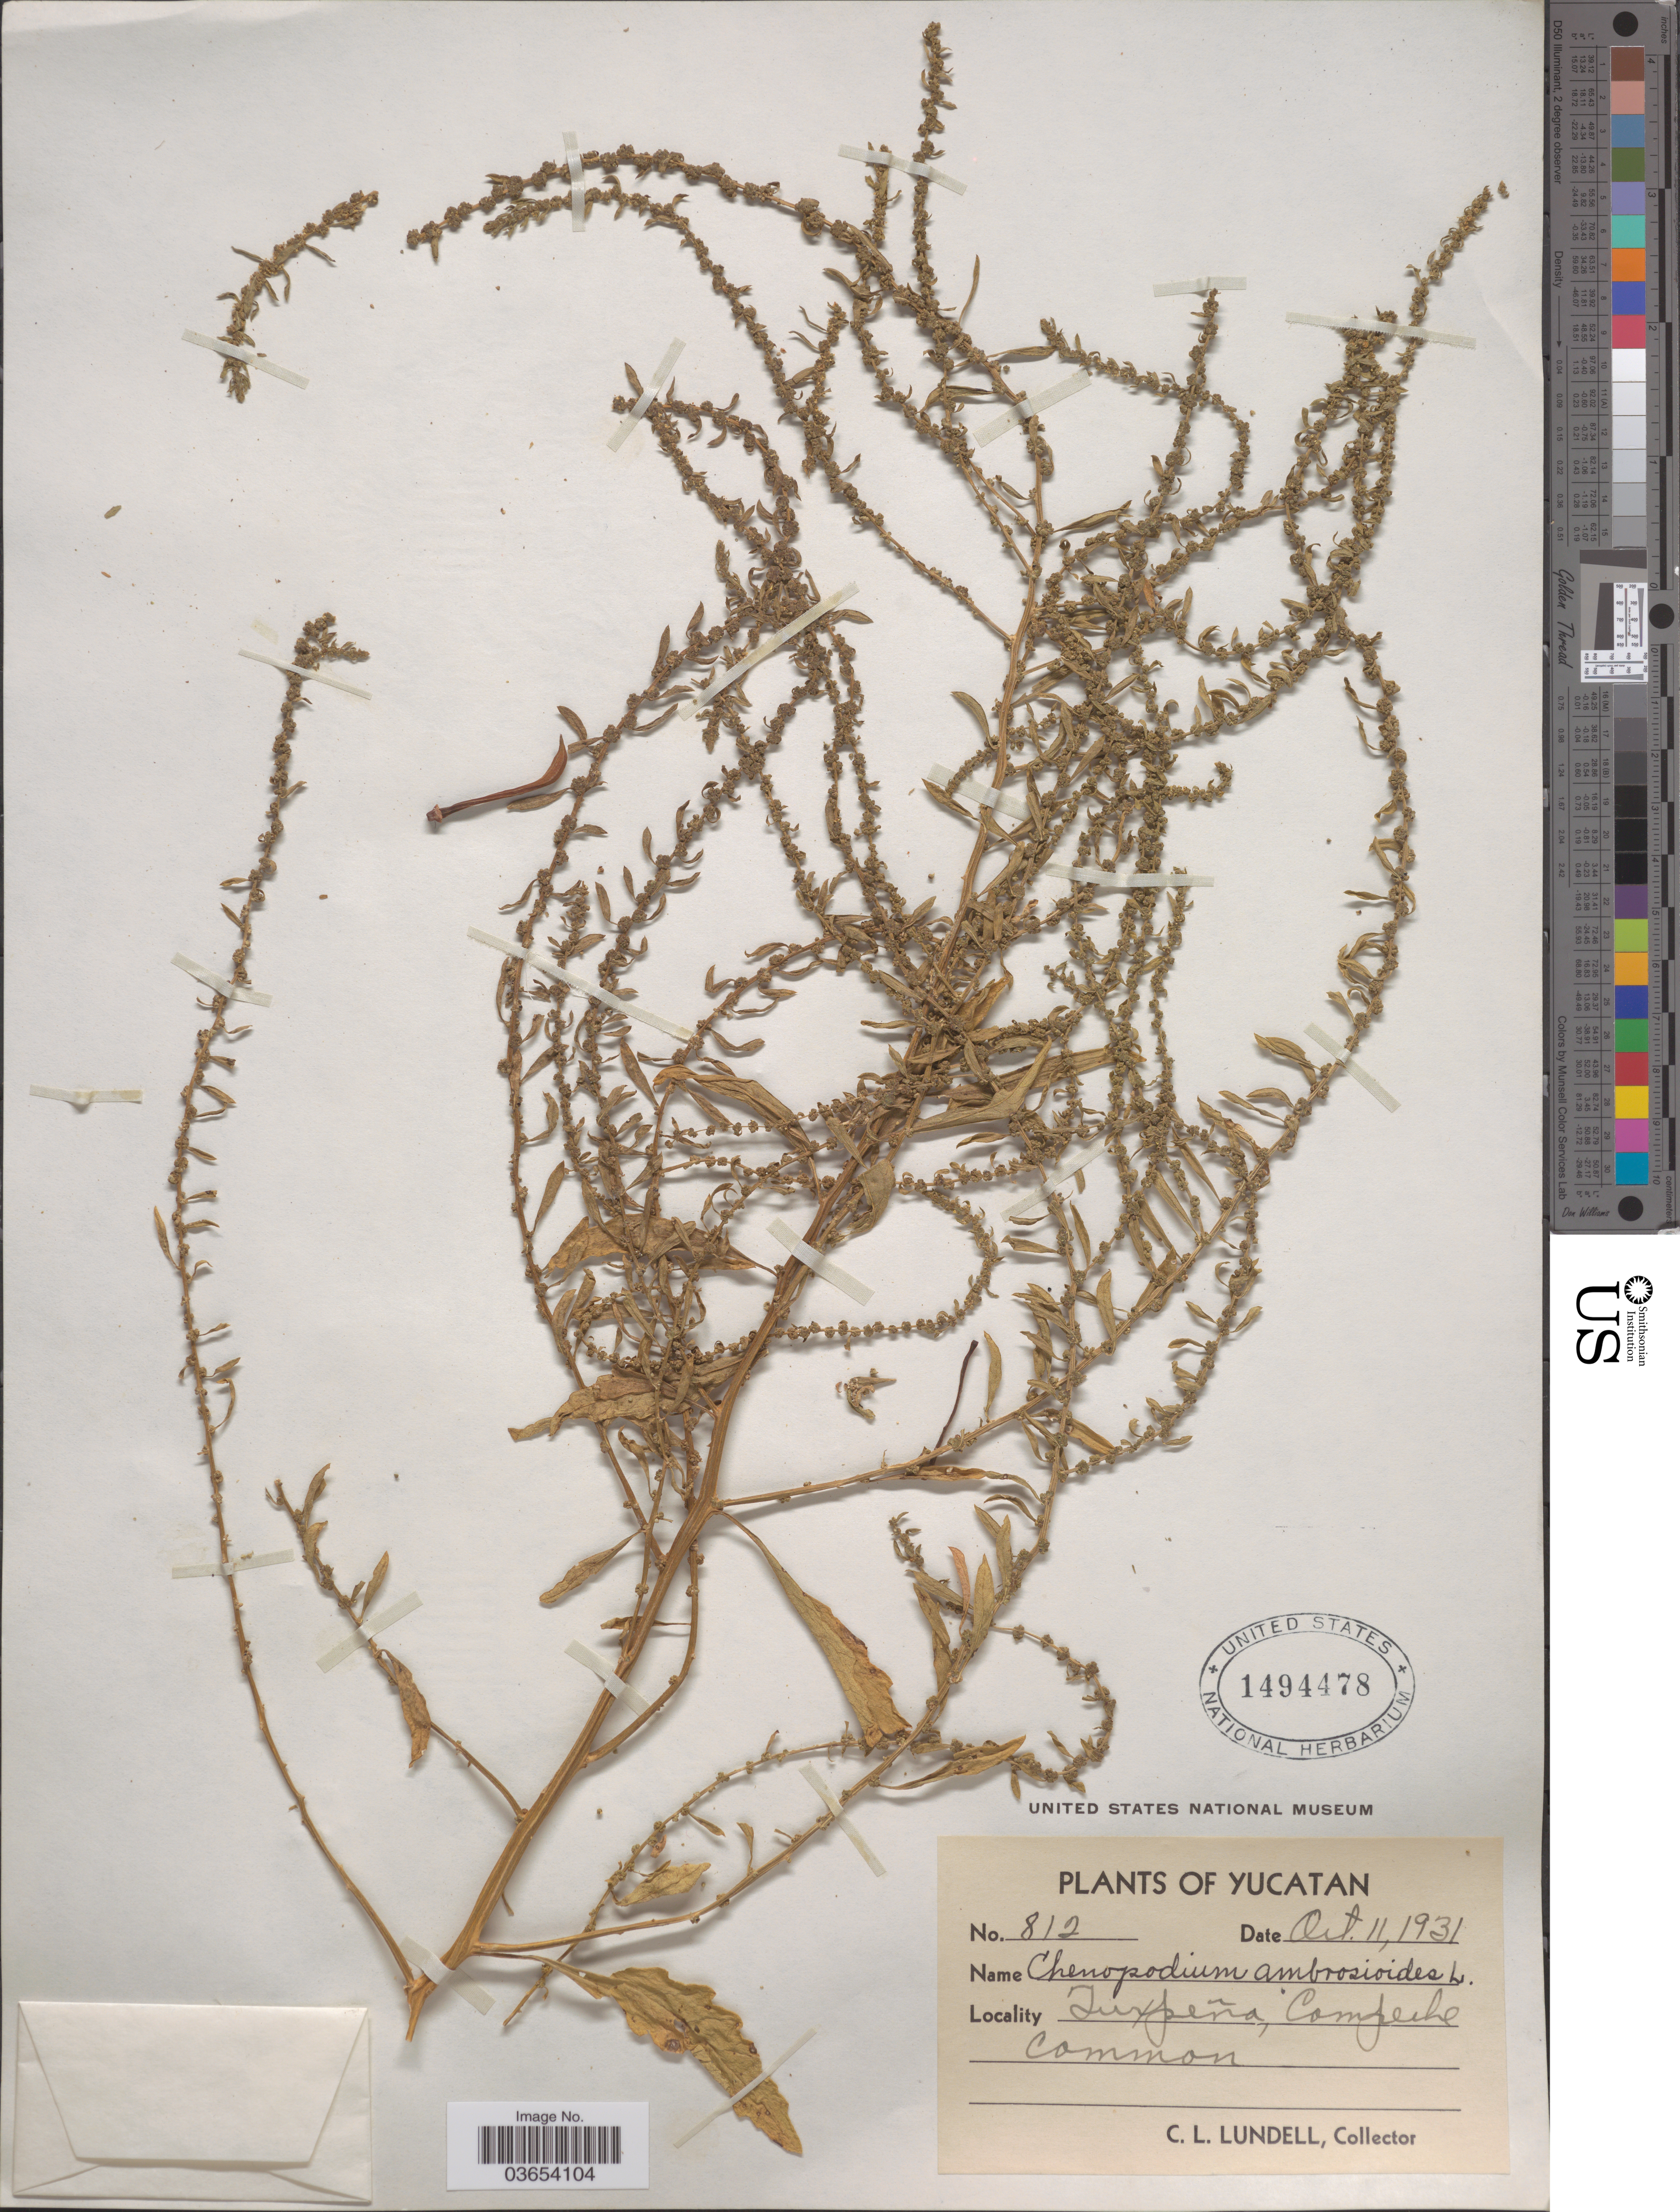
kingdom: Plantae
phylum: Tracheophyta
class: Magnoliopsida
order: Caryophyllales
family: Amaranthaceae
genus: Chenopodium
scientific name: Chenopodium ambrosioides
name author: L.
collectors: C. L. Lundell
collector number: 812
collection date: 1931-10-11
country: Mexico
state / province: Campeche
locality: Yucatan. Tuxpeña.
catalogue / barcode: US 1494478